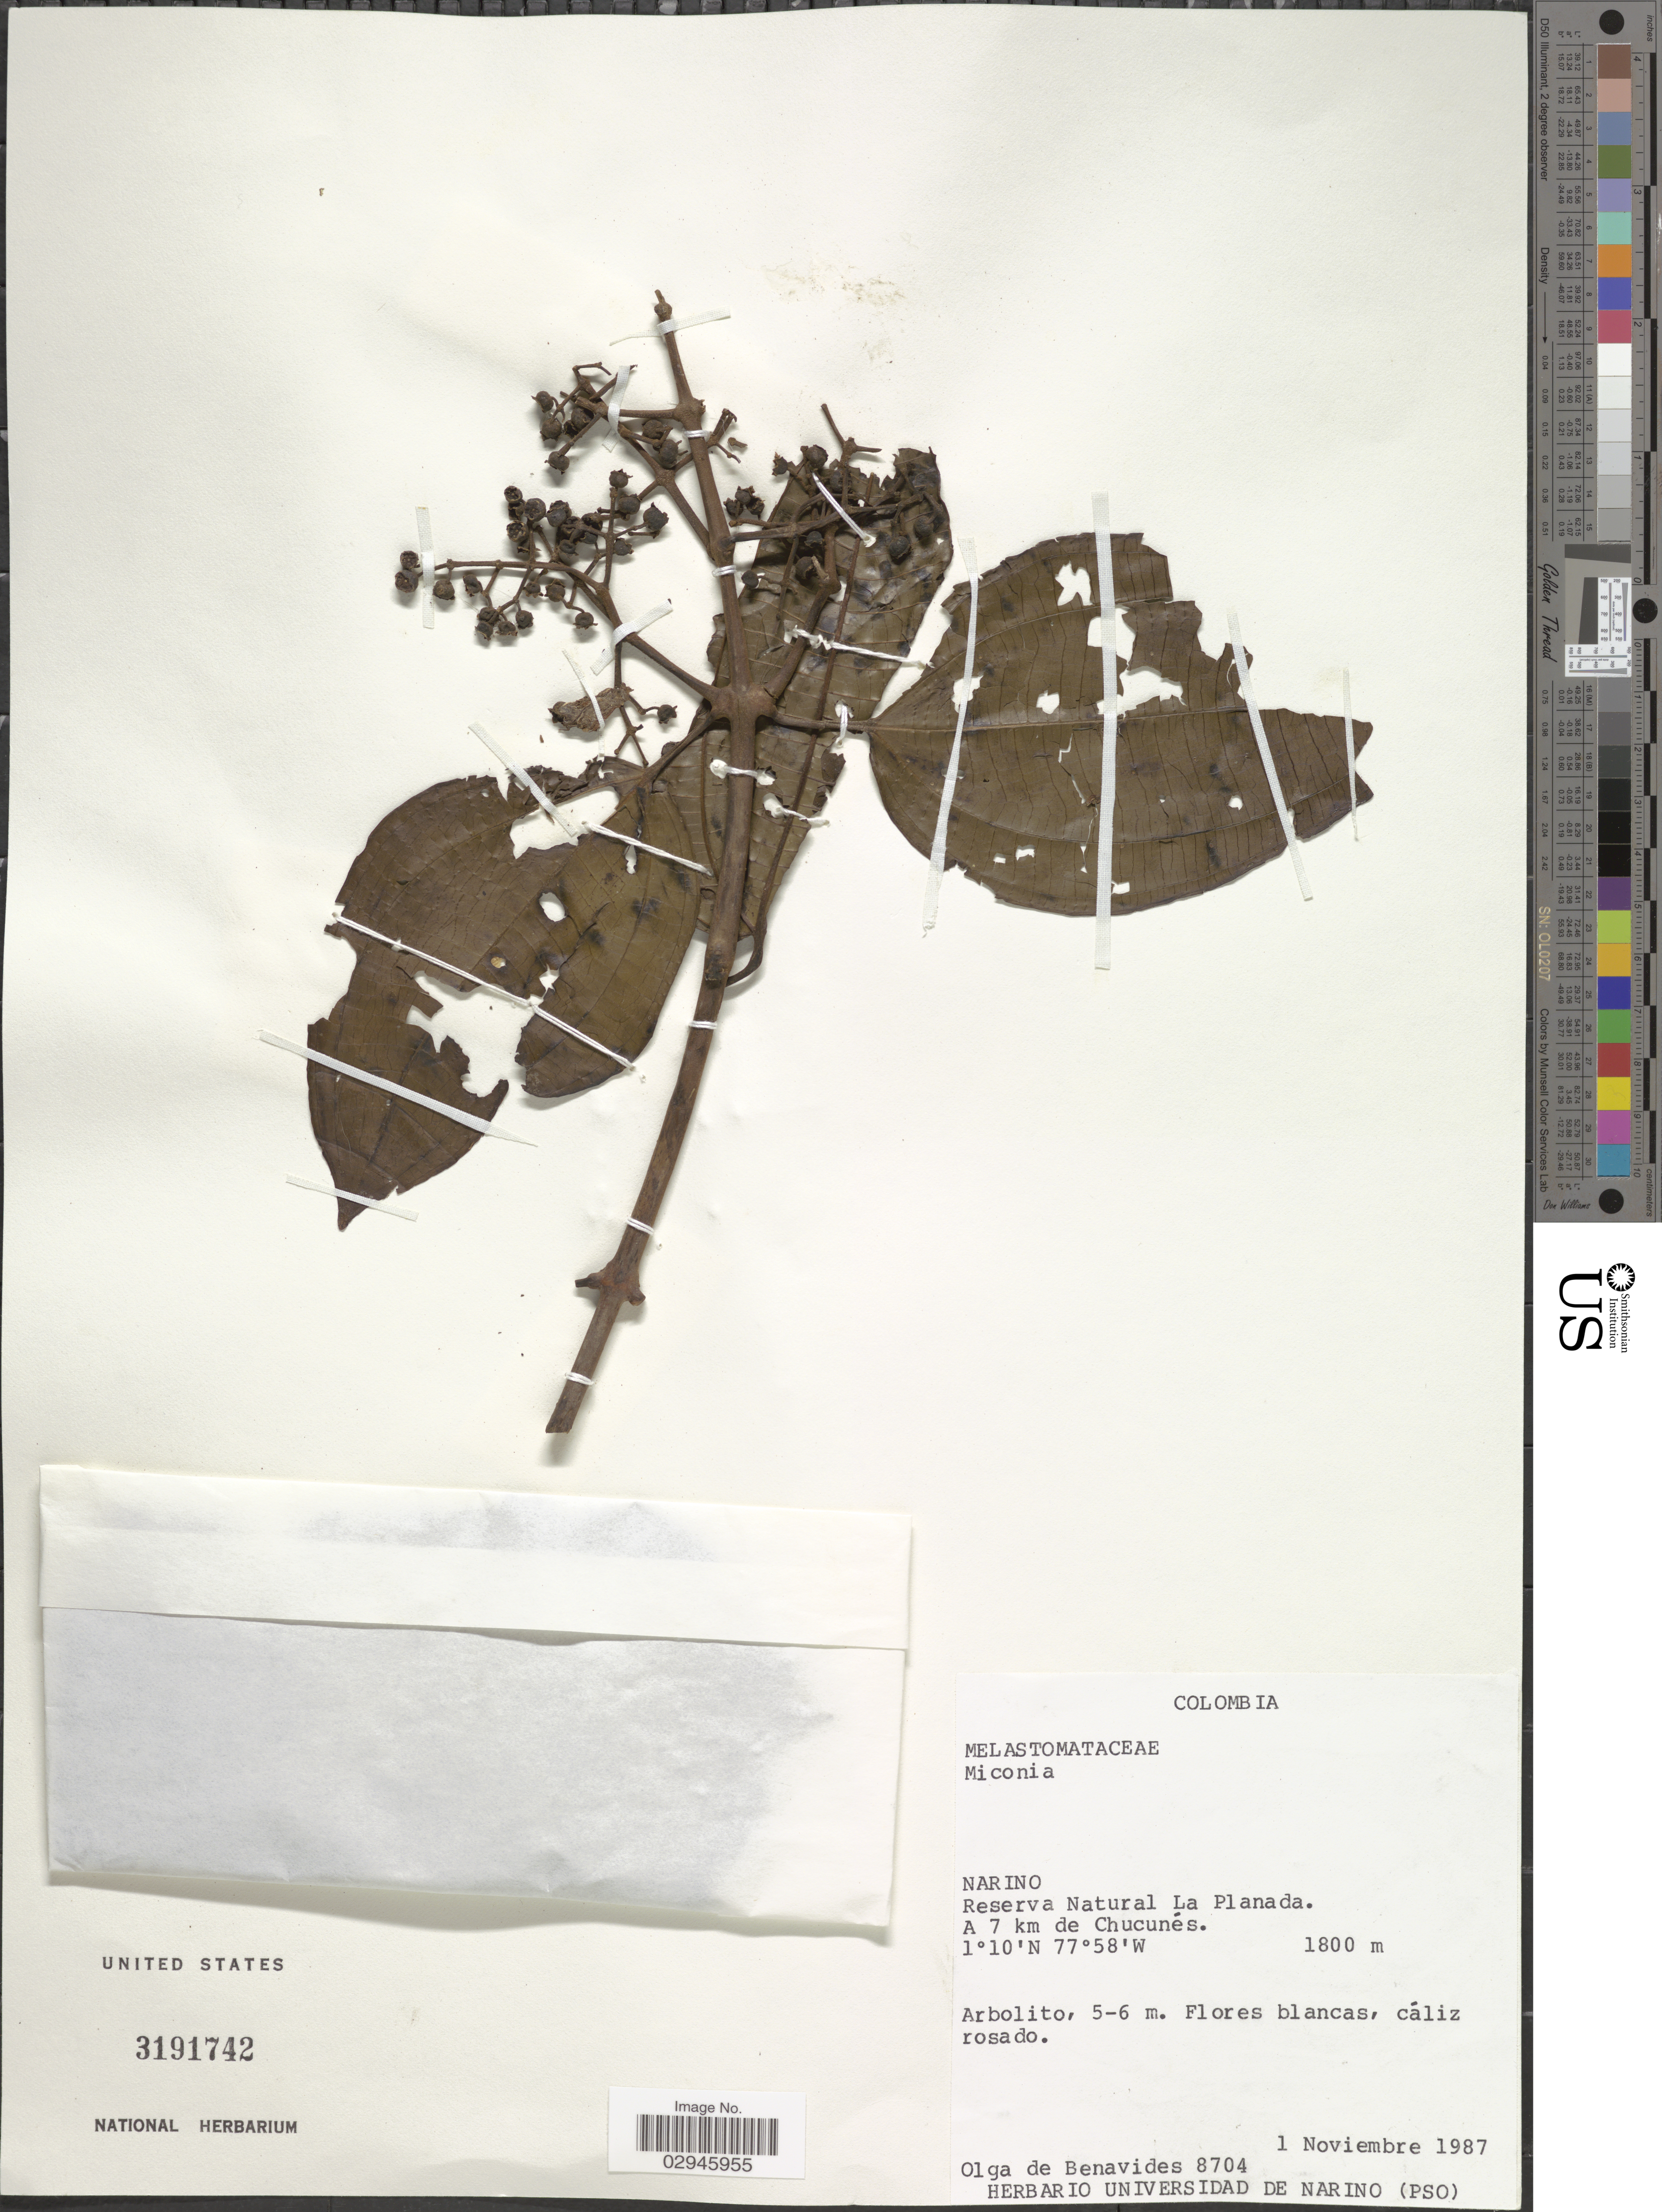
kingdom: Plantae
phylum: Tracheophyta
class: Magnoliopsida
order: Myrtales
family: Melastomataceae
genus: Miconia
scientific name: Miconia sp.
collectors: Olga S. de Benavides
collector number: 8704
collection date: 1987-11-01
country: Colombia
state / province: Nariño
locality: Reserva Natural La Planada. A 7 km de Chucunés.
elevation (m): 1800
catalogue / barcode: US 3191742